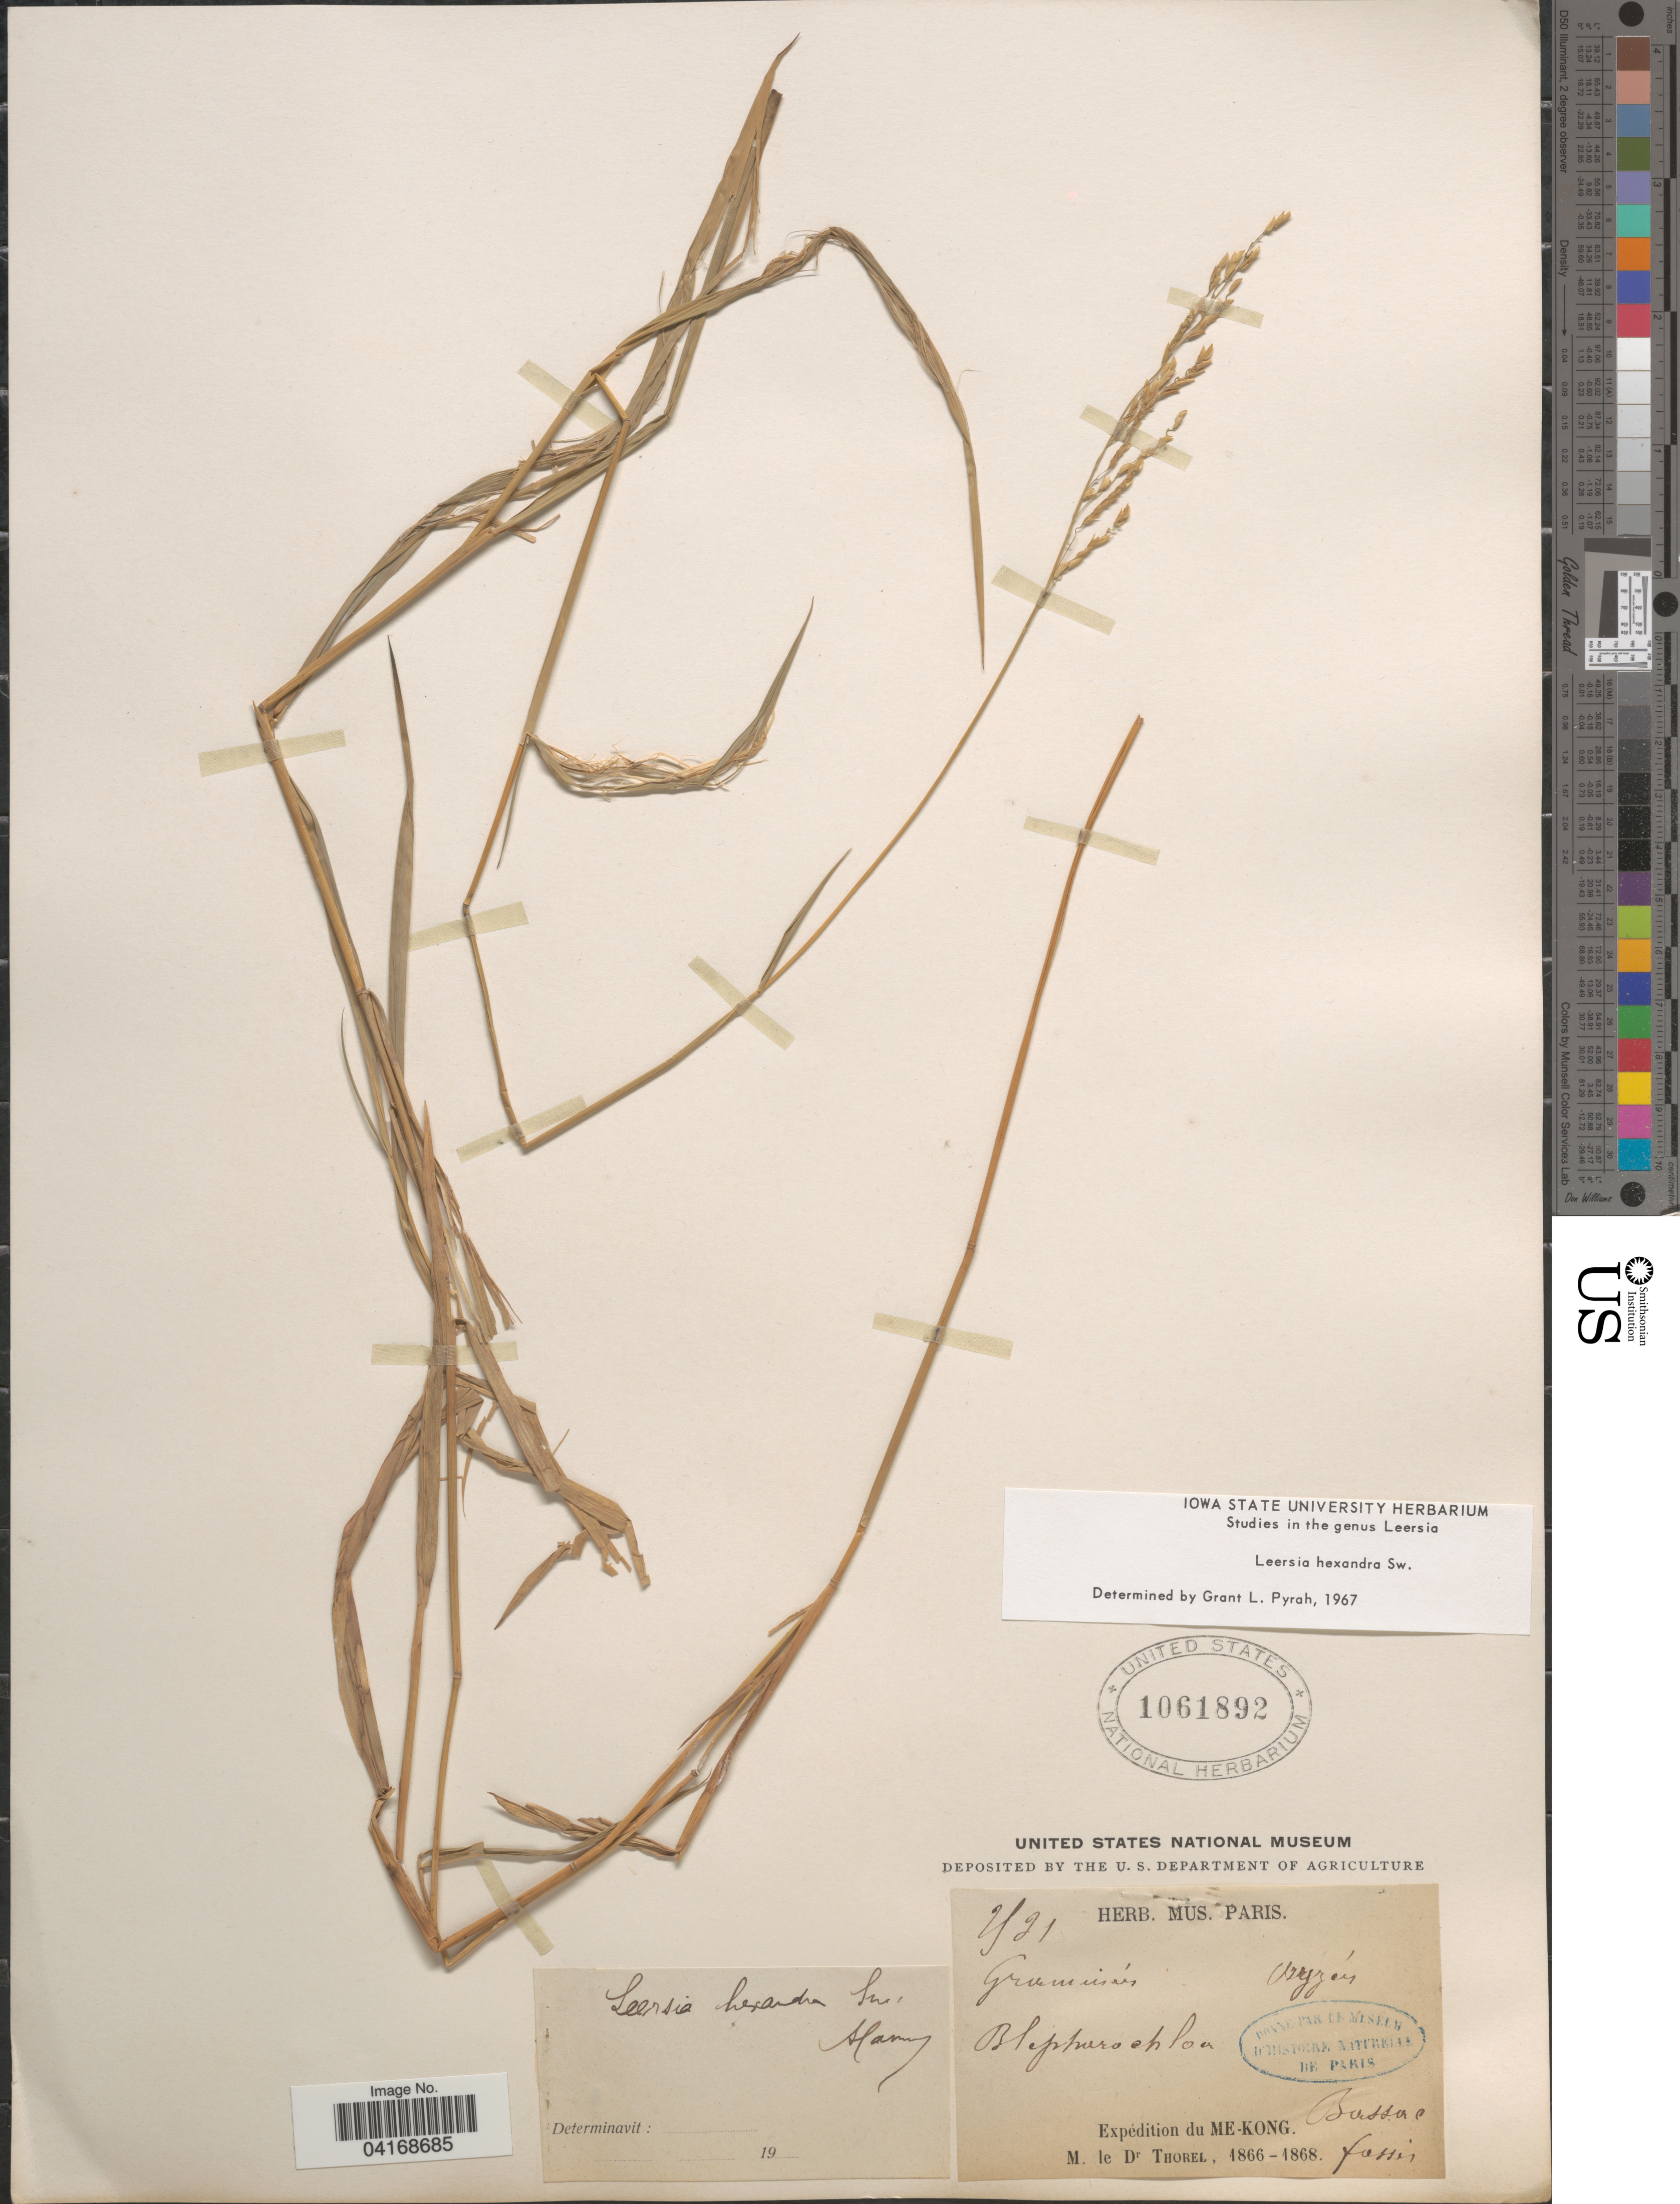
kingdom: Plantae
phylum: Tracheophyta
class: Liliopsida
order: Poales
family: Poaceae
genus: Leersia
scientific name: Leersia hexandra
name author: Sw.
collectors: Thorel, M. "M. [=Monsieur] Thorel" DO NOT USE (error for C. Thorel)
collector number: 2891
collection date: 1866/1868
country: Laos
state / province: Champasak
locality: Expédition du Me-Kong. Bassac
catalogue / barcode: US 1061892